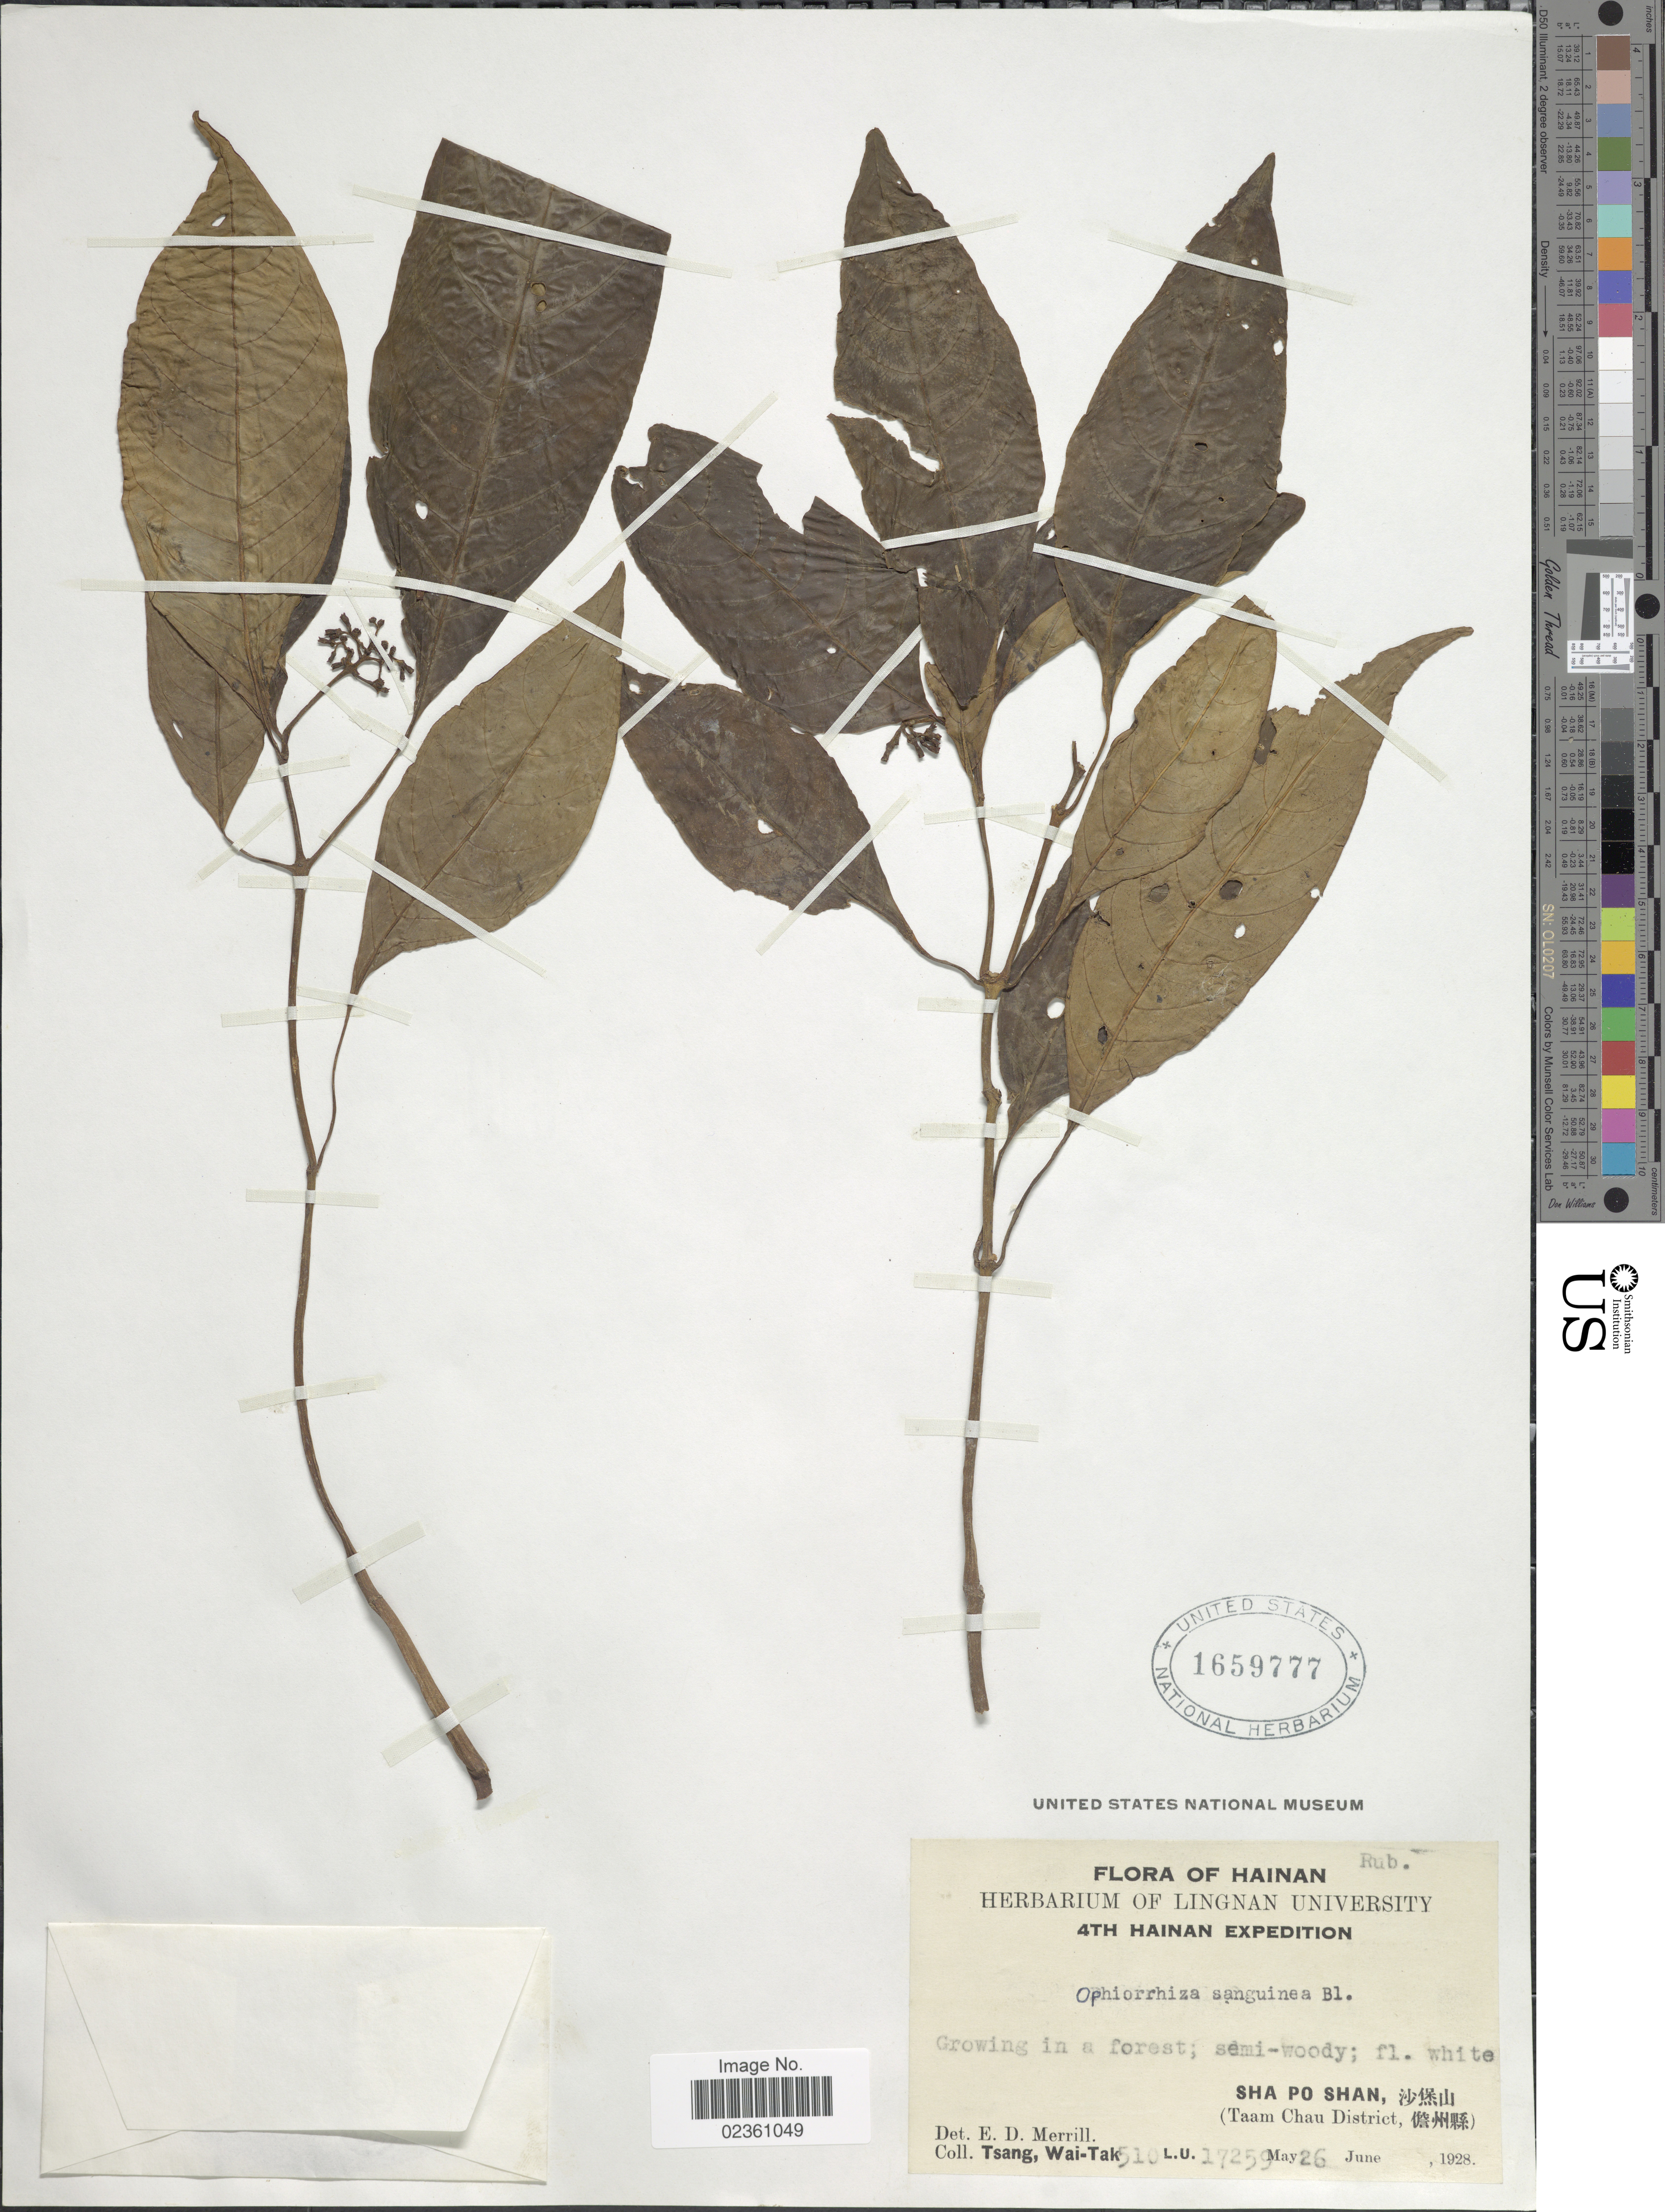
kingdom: Plantae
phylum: Tracheophyta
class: Magnoliopsida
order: Gentianales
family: Rubiaceae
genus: Ophiorrhiza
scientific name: Ophiorrhiza sanguinea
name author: Blume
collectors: W. T. Tsang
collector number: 510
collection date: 1928-05-26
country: China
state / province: Hainan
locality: Growing in a forest; Sha Po Shan, (Taam Chau District)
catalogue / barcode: US 1659777